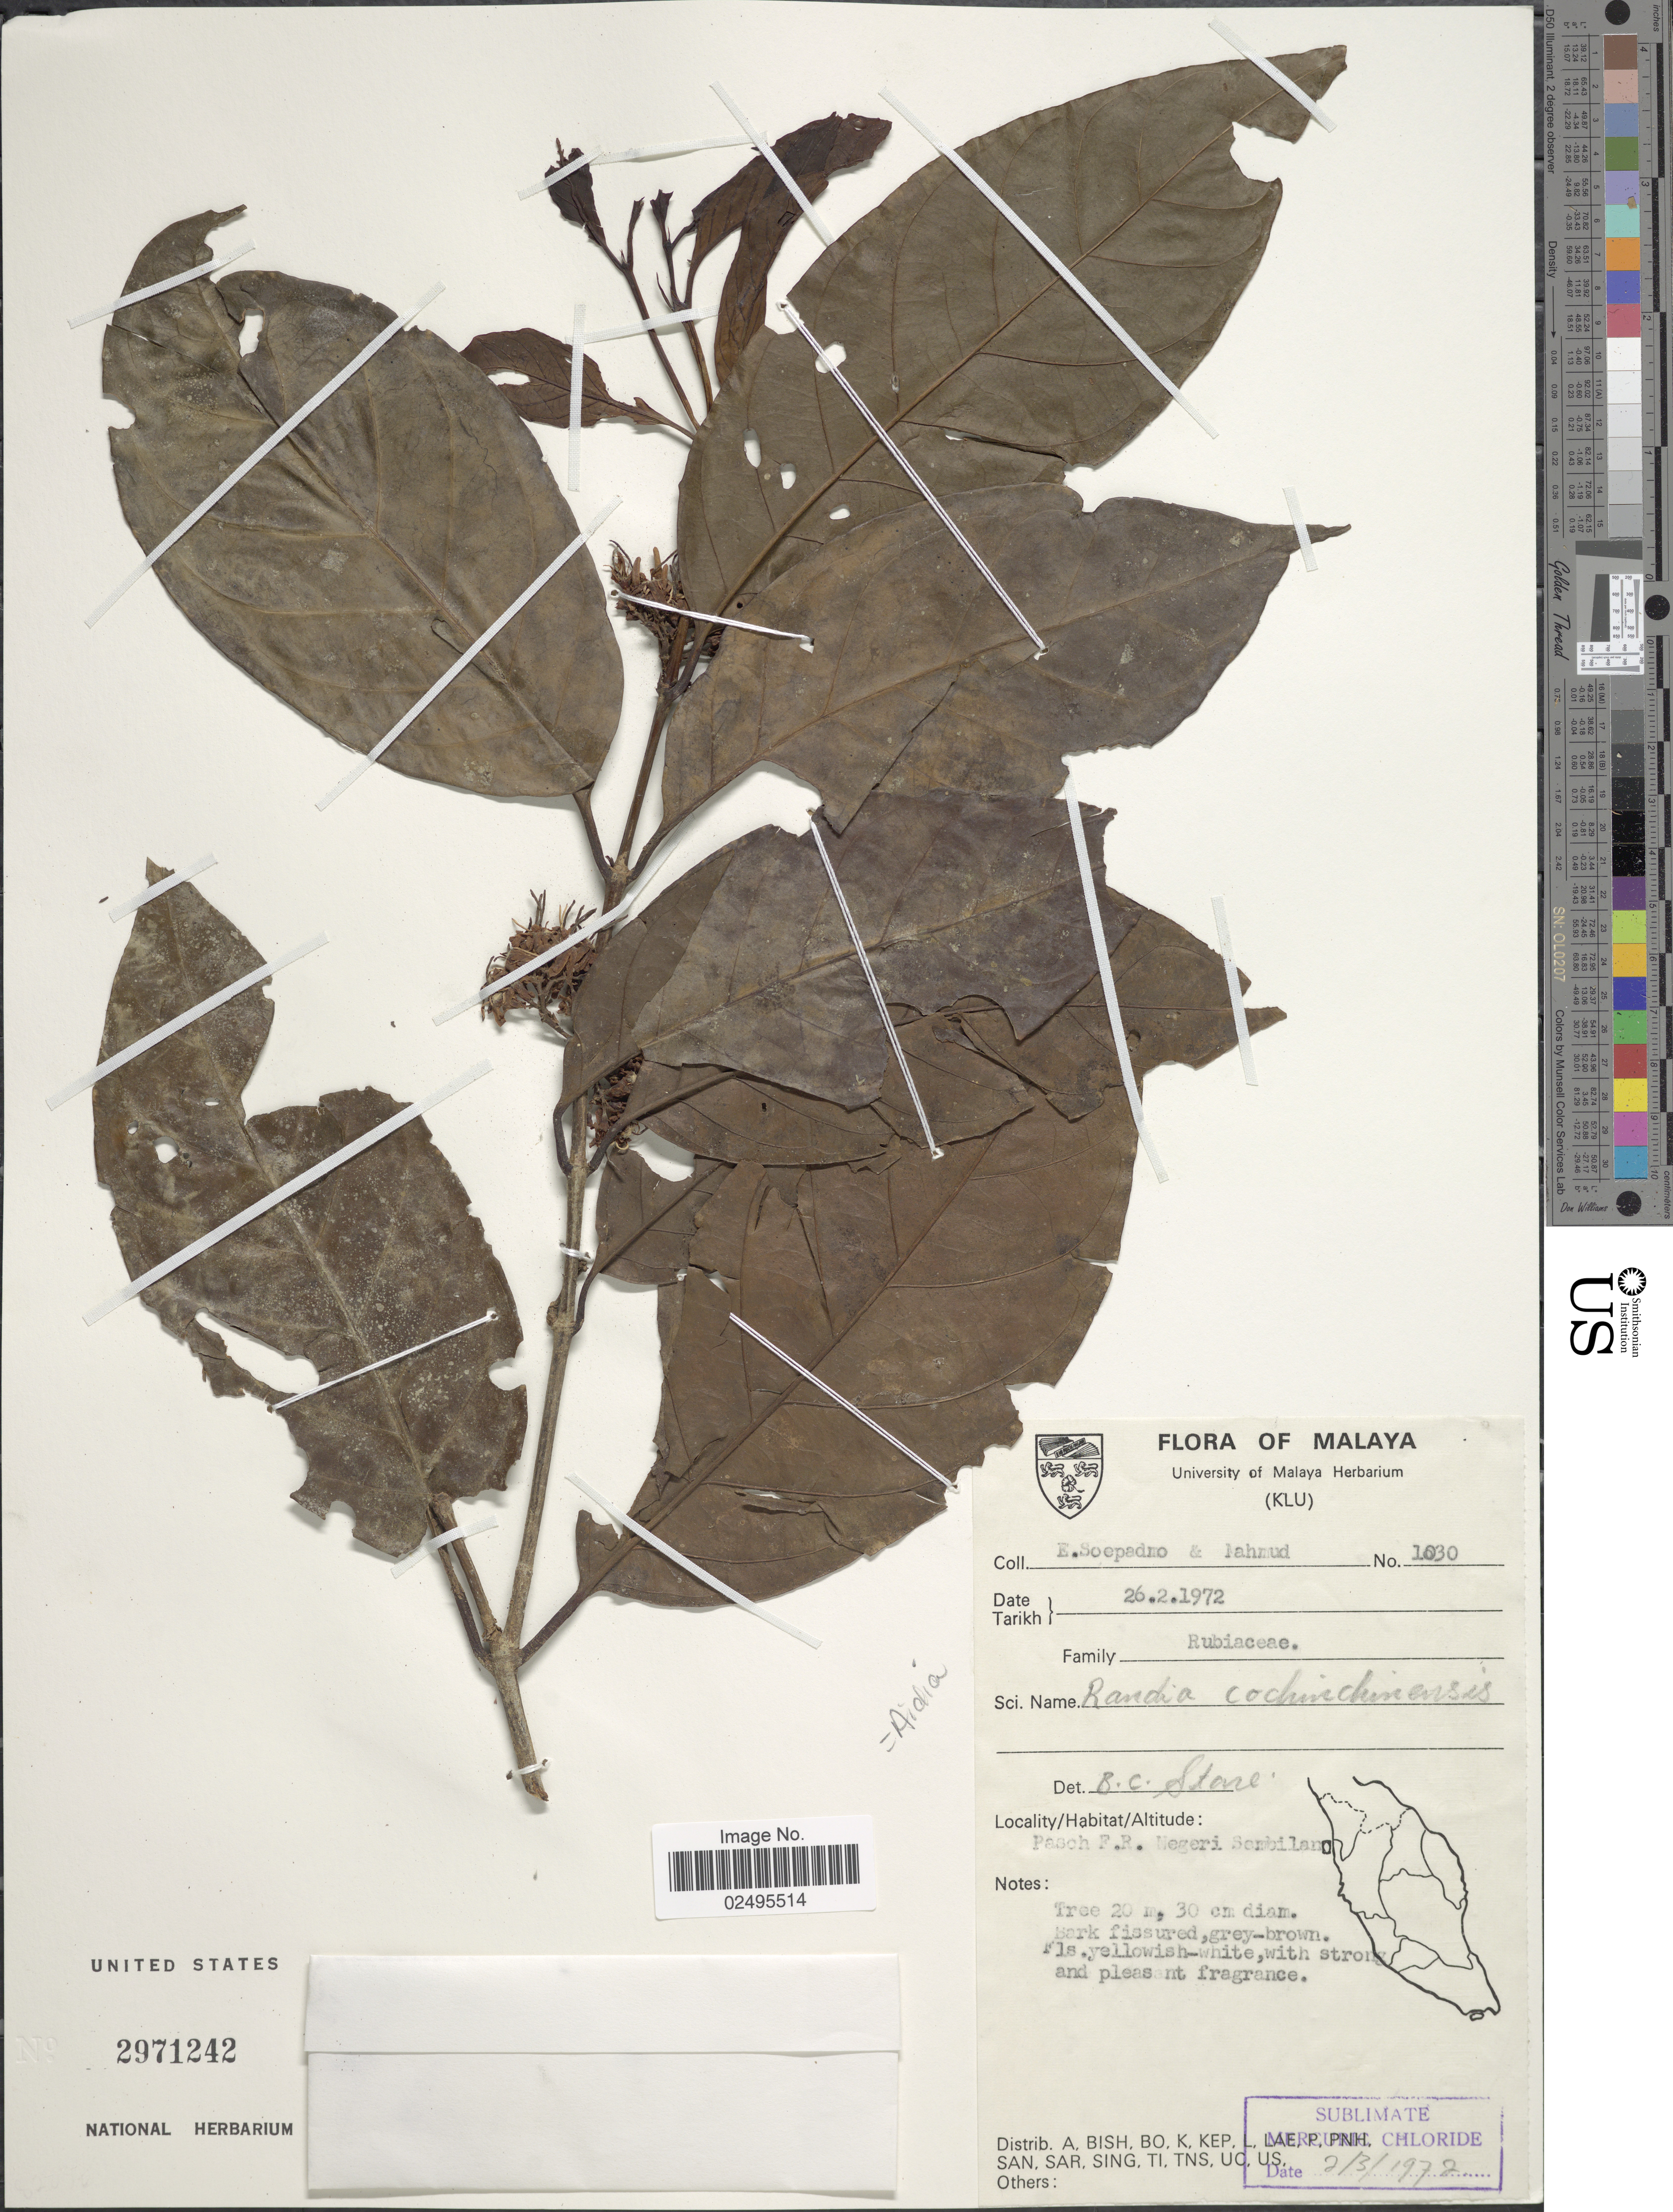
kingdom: Plantae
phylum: Tracheophyta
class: Magnoliopsida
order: Gentianales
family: Rubiaceae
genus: Aidia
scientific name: Aidia densiflora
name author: (Wall.) Masam.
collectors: E. Soepadmo & -. Mahmud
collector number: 1030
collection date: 1972-02-26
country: Malaysia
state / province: Negeri Sembilan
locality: Malaya, Pash F.R.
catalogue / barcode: US 2971242